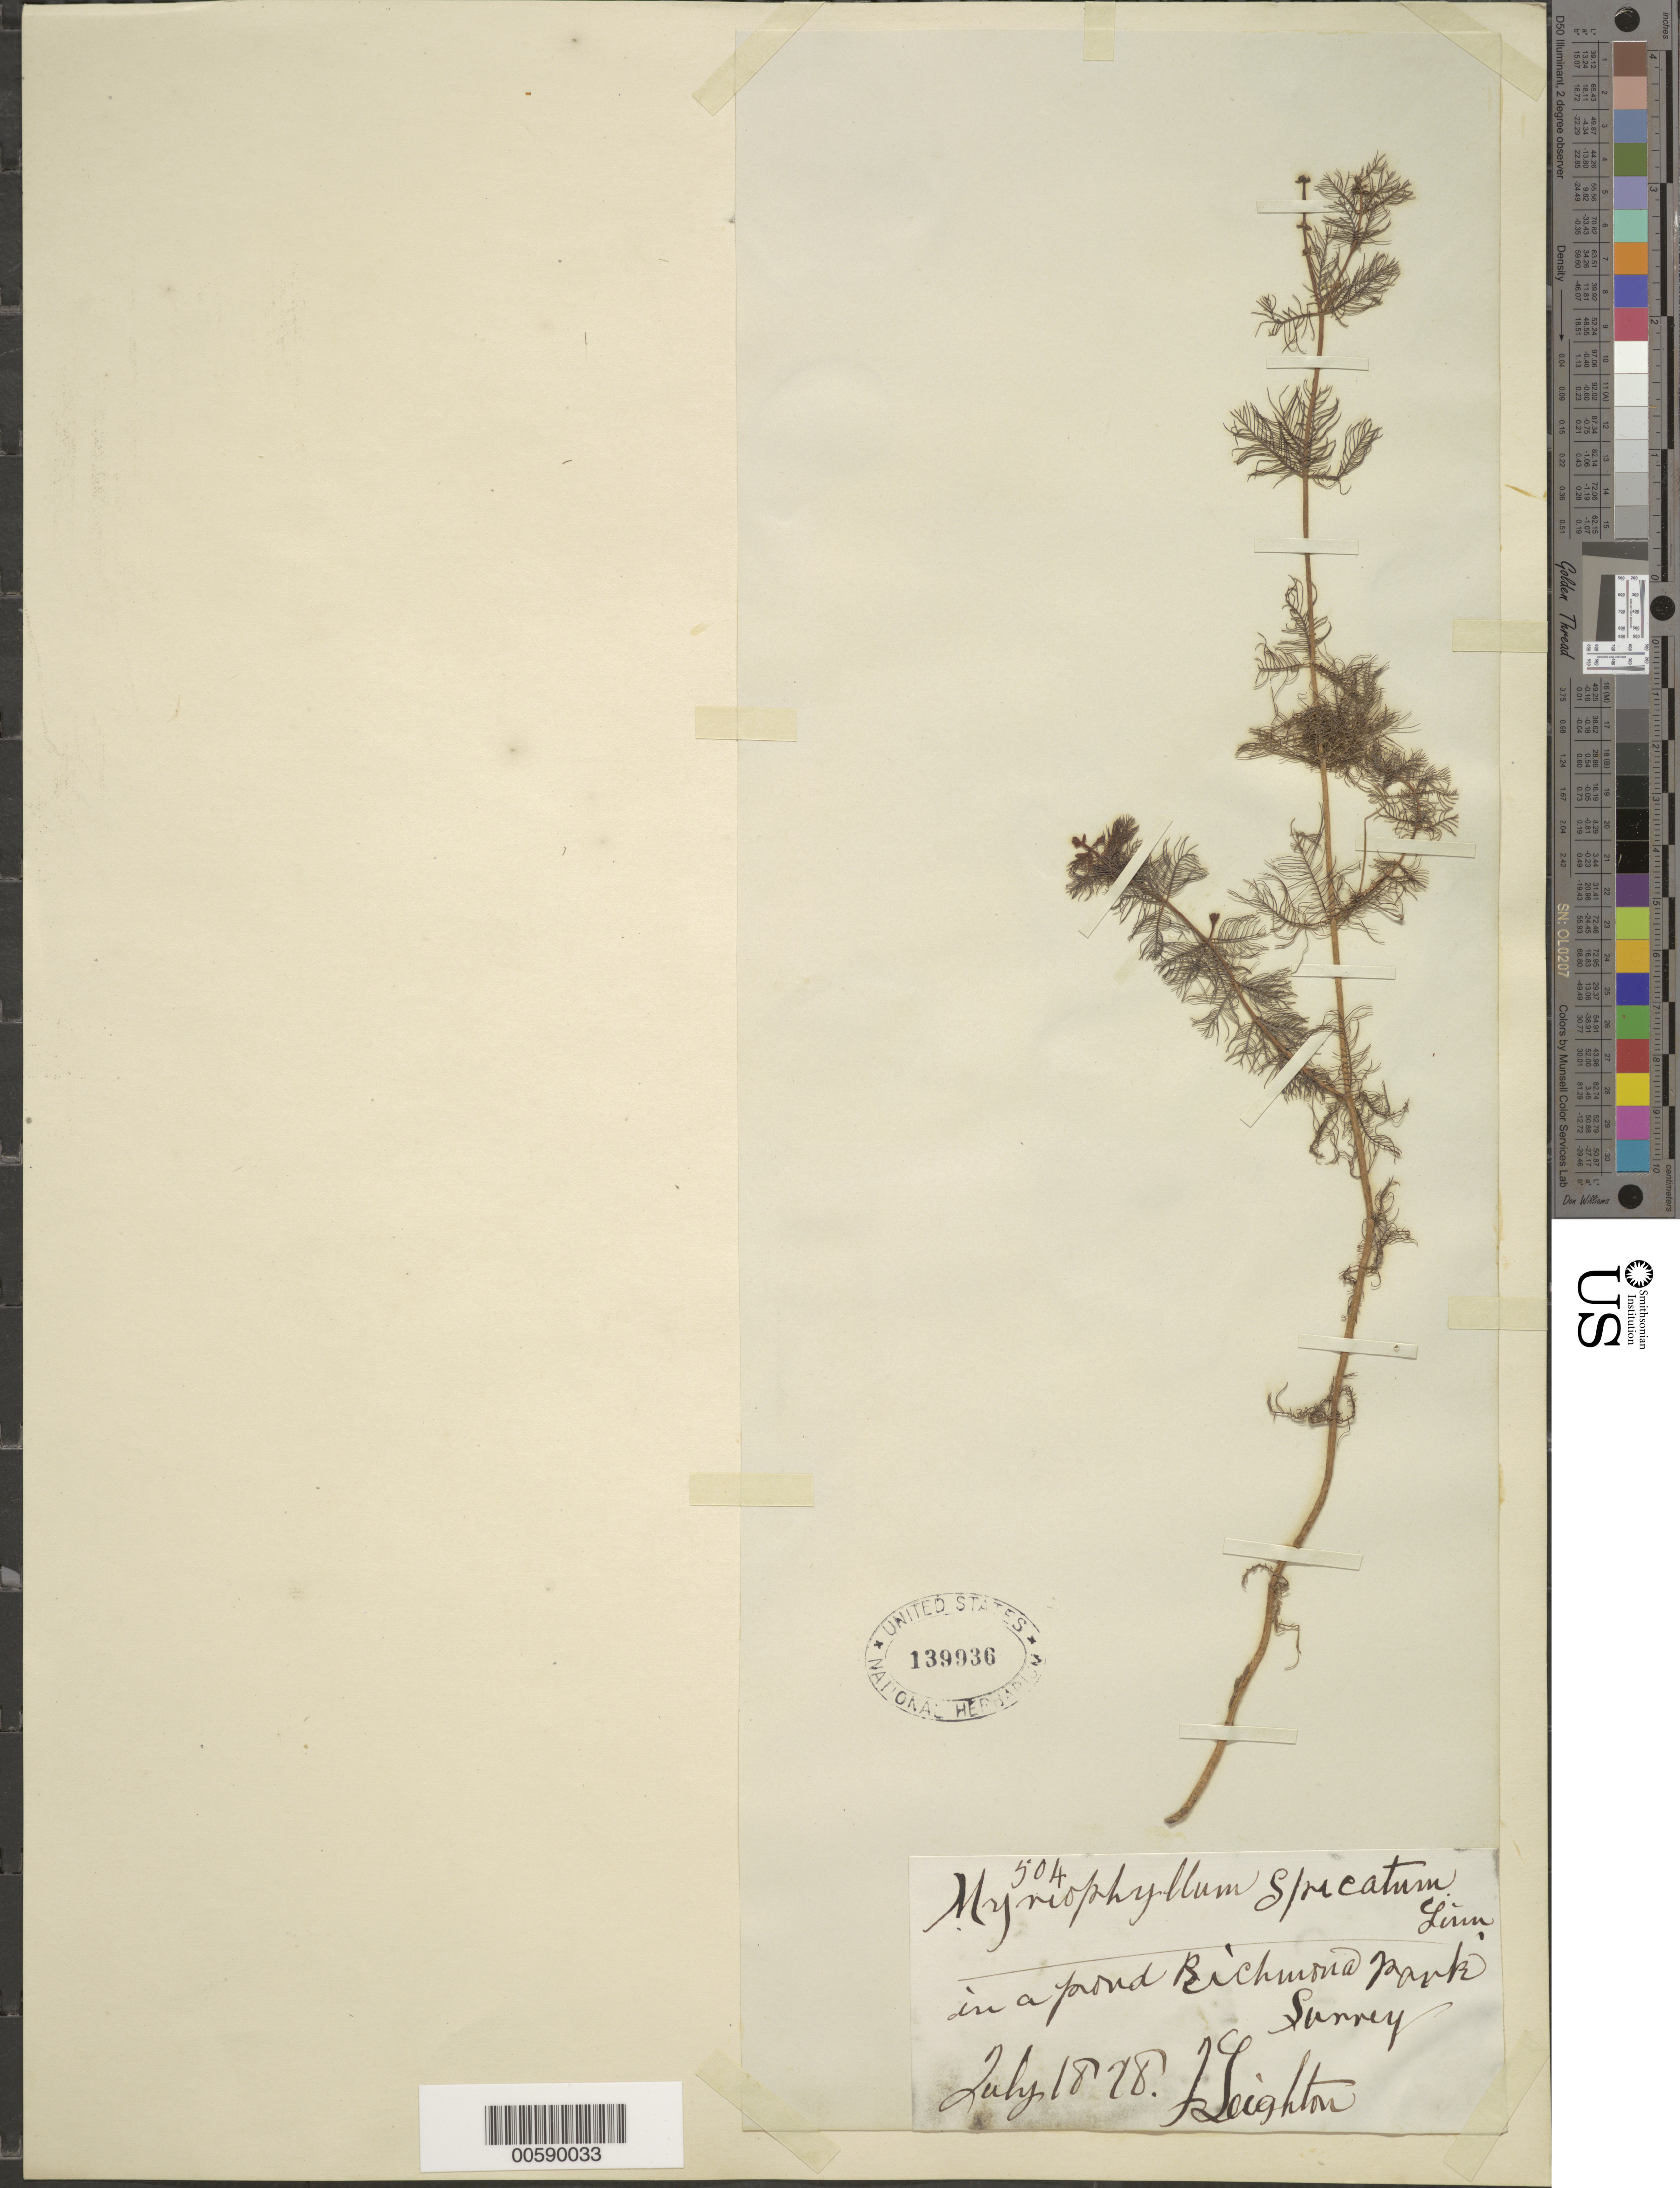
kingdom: Plantae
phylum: Tracheophyta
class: Magnoliopsida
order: Saxifragales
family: Haloragaceae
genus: Myriophyllum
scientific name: Myriophyllum spicatum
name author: L.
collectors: J. Leighton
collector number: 504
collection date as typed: Jul 1878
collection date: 1878-07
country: United Kingdom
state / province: England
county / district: Surrey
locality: Richmond Pond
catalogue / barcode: US 139936